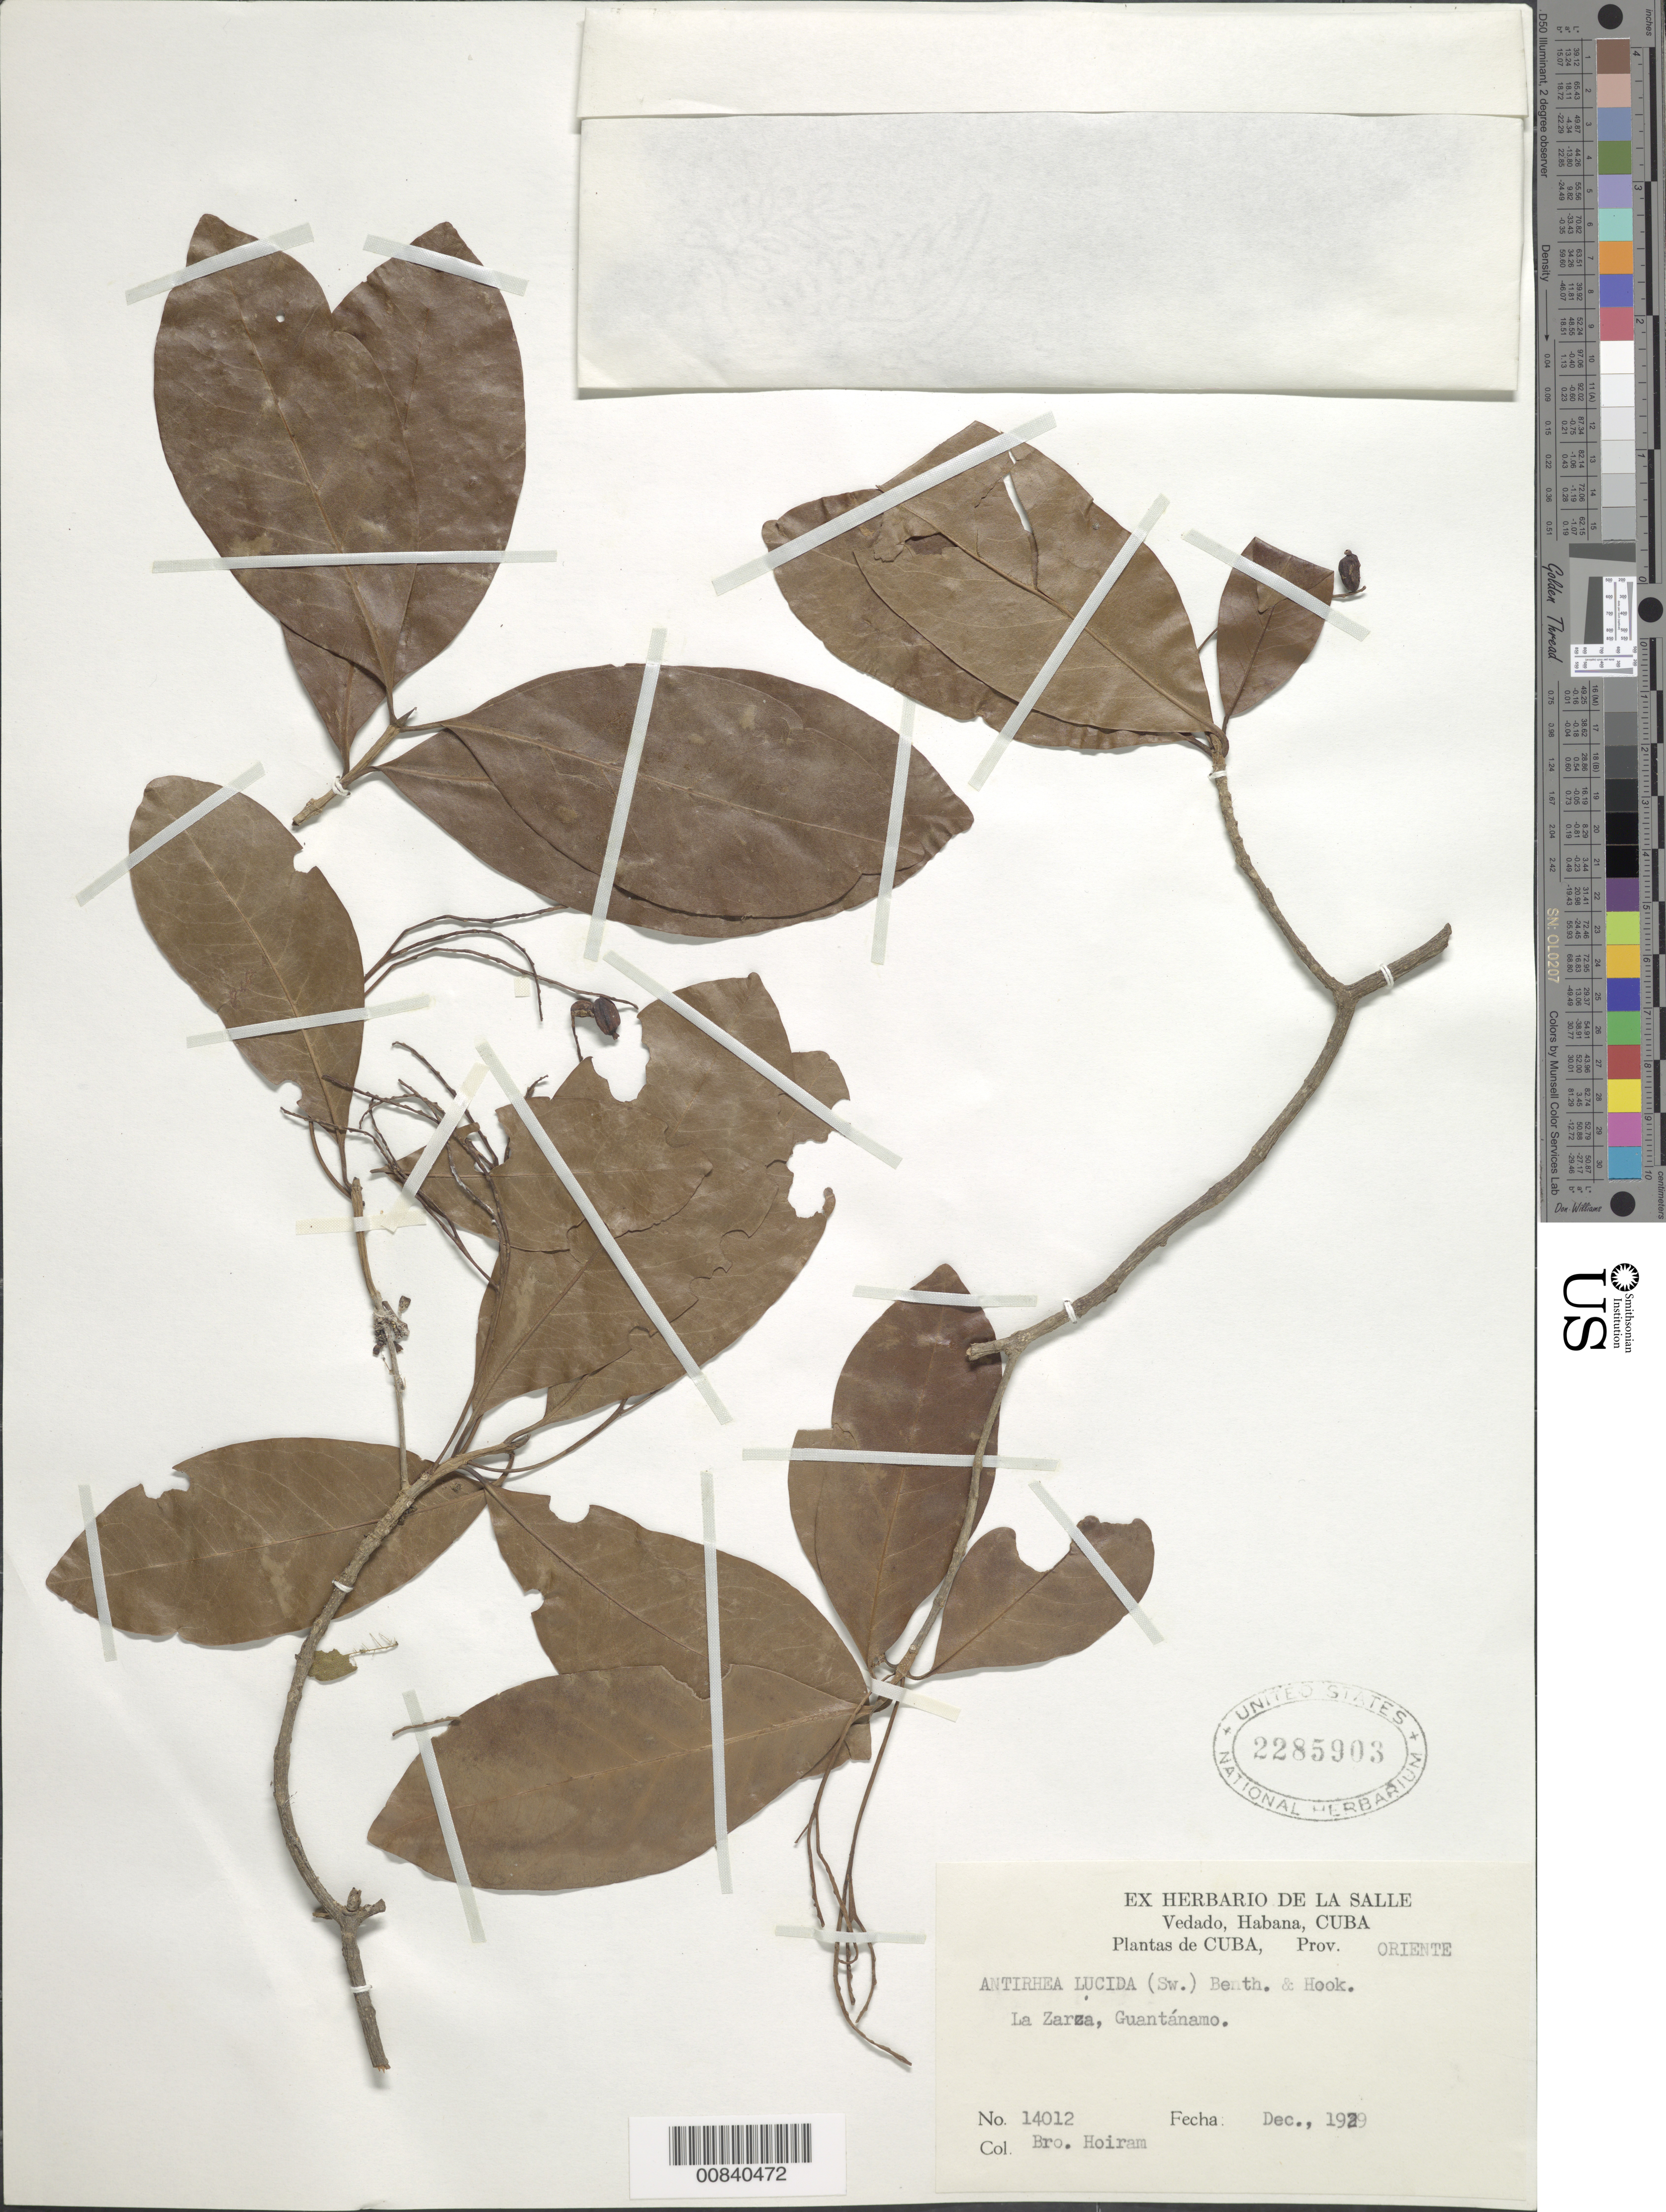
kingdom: Plantae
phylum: Tracheophyta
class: Magnoliopsida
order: Gentianales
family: Rubiaceae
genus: Stenostomum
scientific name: Stenostomum lucidum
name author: (Sw.) C.F. Gaertn.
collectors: Bro. Hioram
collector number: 14012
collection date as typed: Dec 1929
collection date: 1929-12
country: Cuba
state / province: Oriente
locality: La Zaraz, Guantánamo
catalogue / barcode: US 2285903